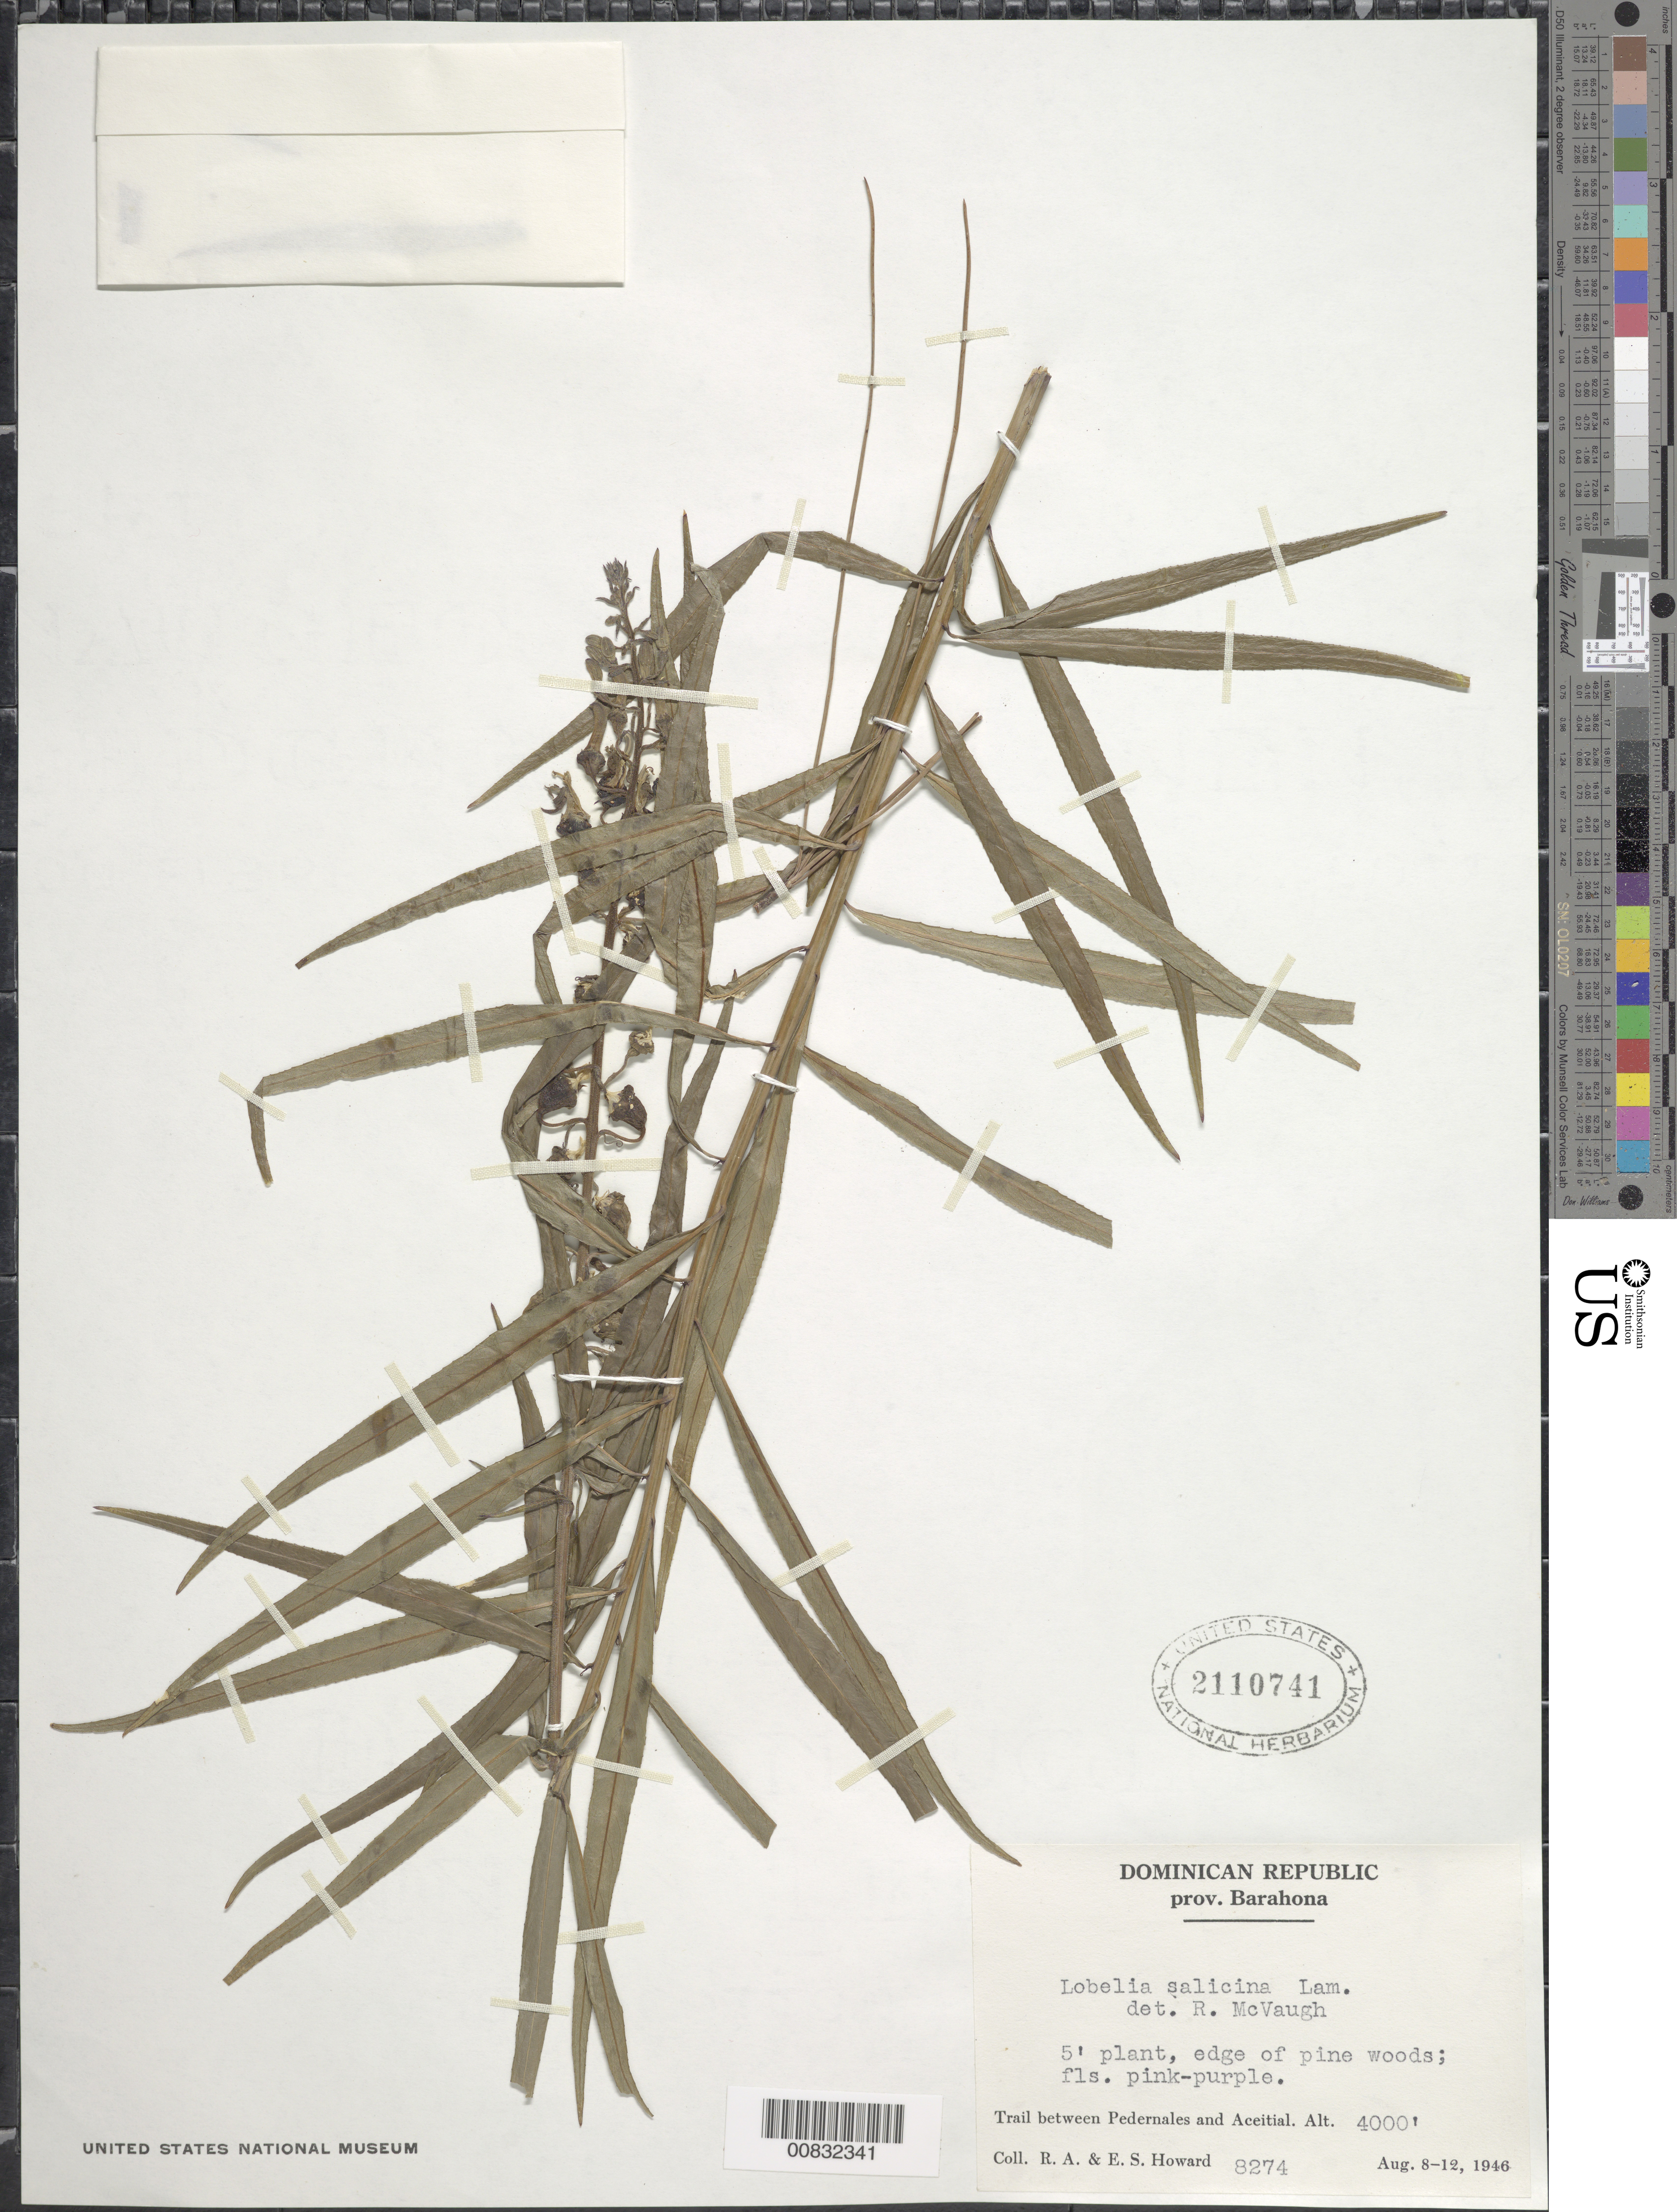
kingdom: Plantae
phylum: Tracheophyta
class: Magnoliopsida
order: Asterales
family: Campanulaceae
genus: Lobelia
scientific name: Lobelia salicina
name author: Lam.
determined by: McVaugh, R.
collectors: R. A. Howard & E. S. Howard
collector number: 8274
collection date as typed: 08 Aug 1946 to 12 Aug 1946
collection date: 1946-08-08/1946-08-12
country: Dominican Republic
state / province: Barahona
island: Hispaniola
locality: Trail between Pedernales and Aceitial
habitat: Edge of pine woods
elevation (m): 1219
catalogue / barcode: US 2110741